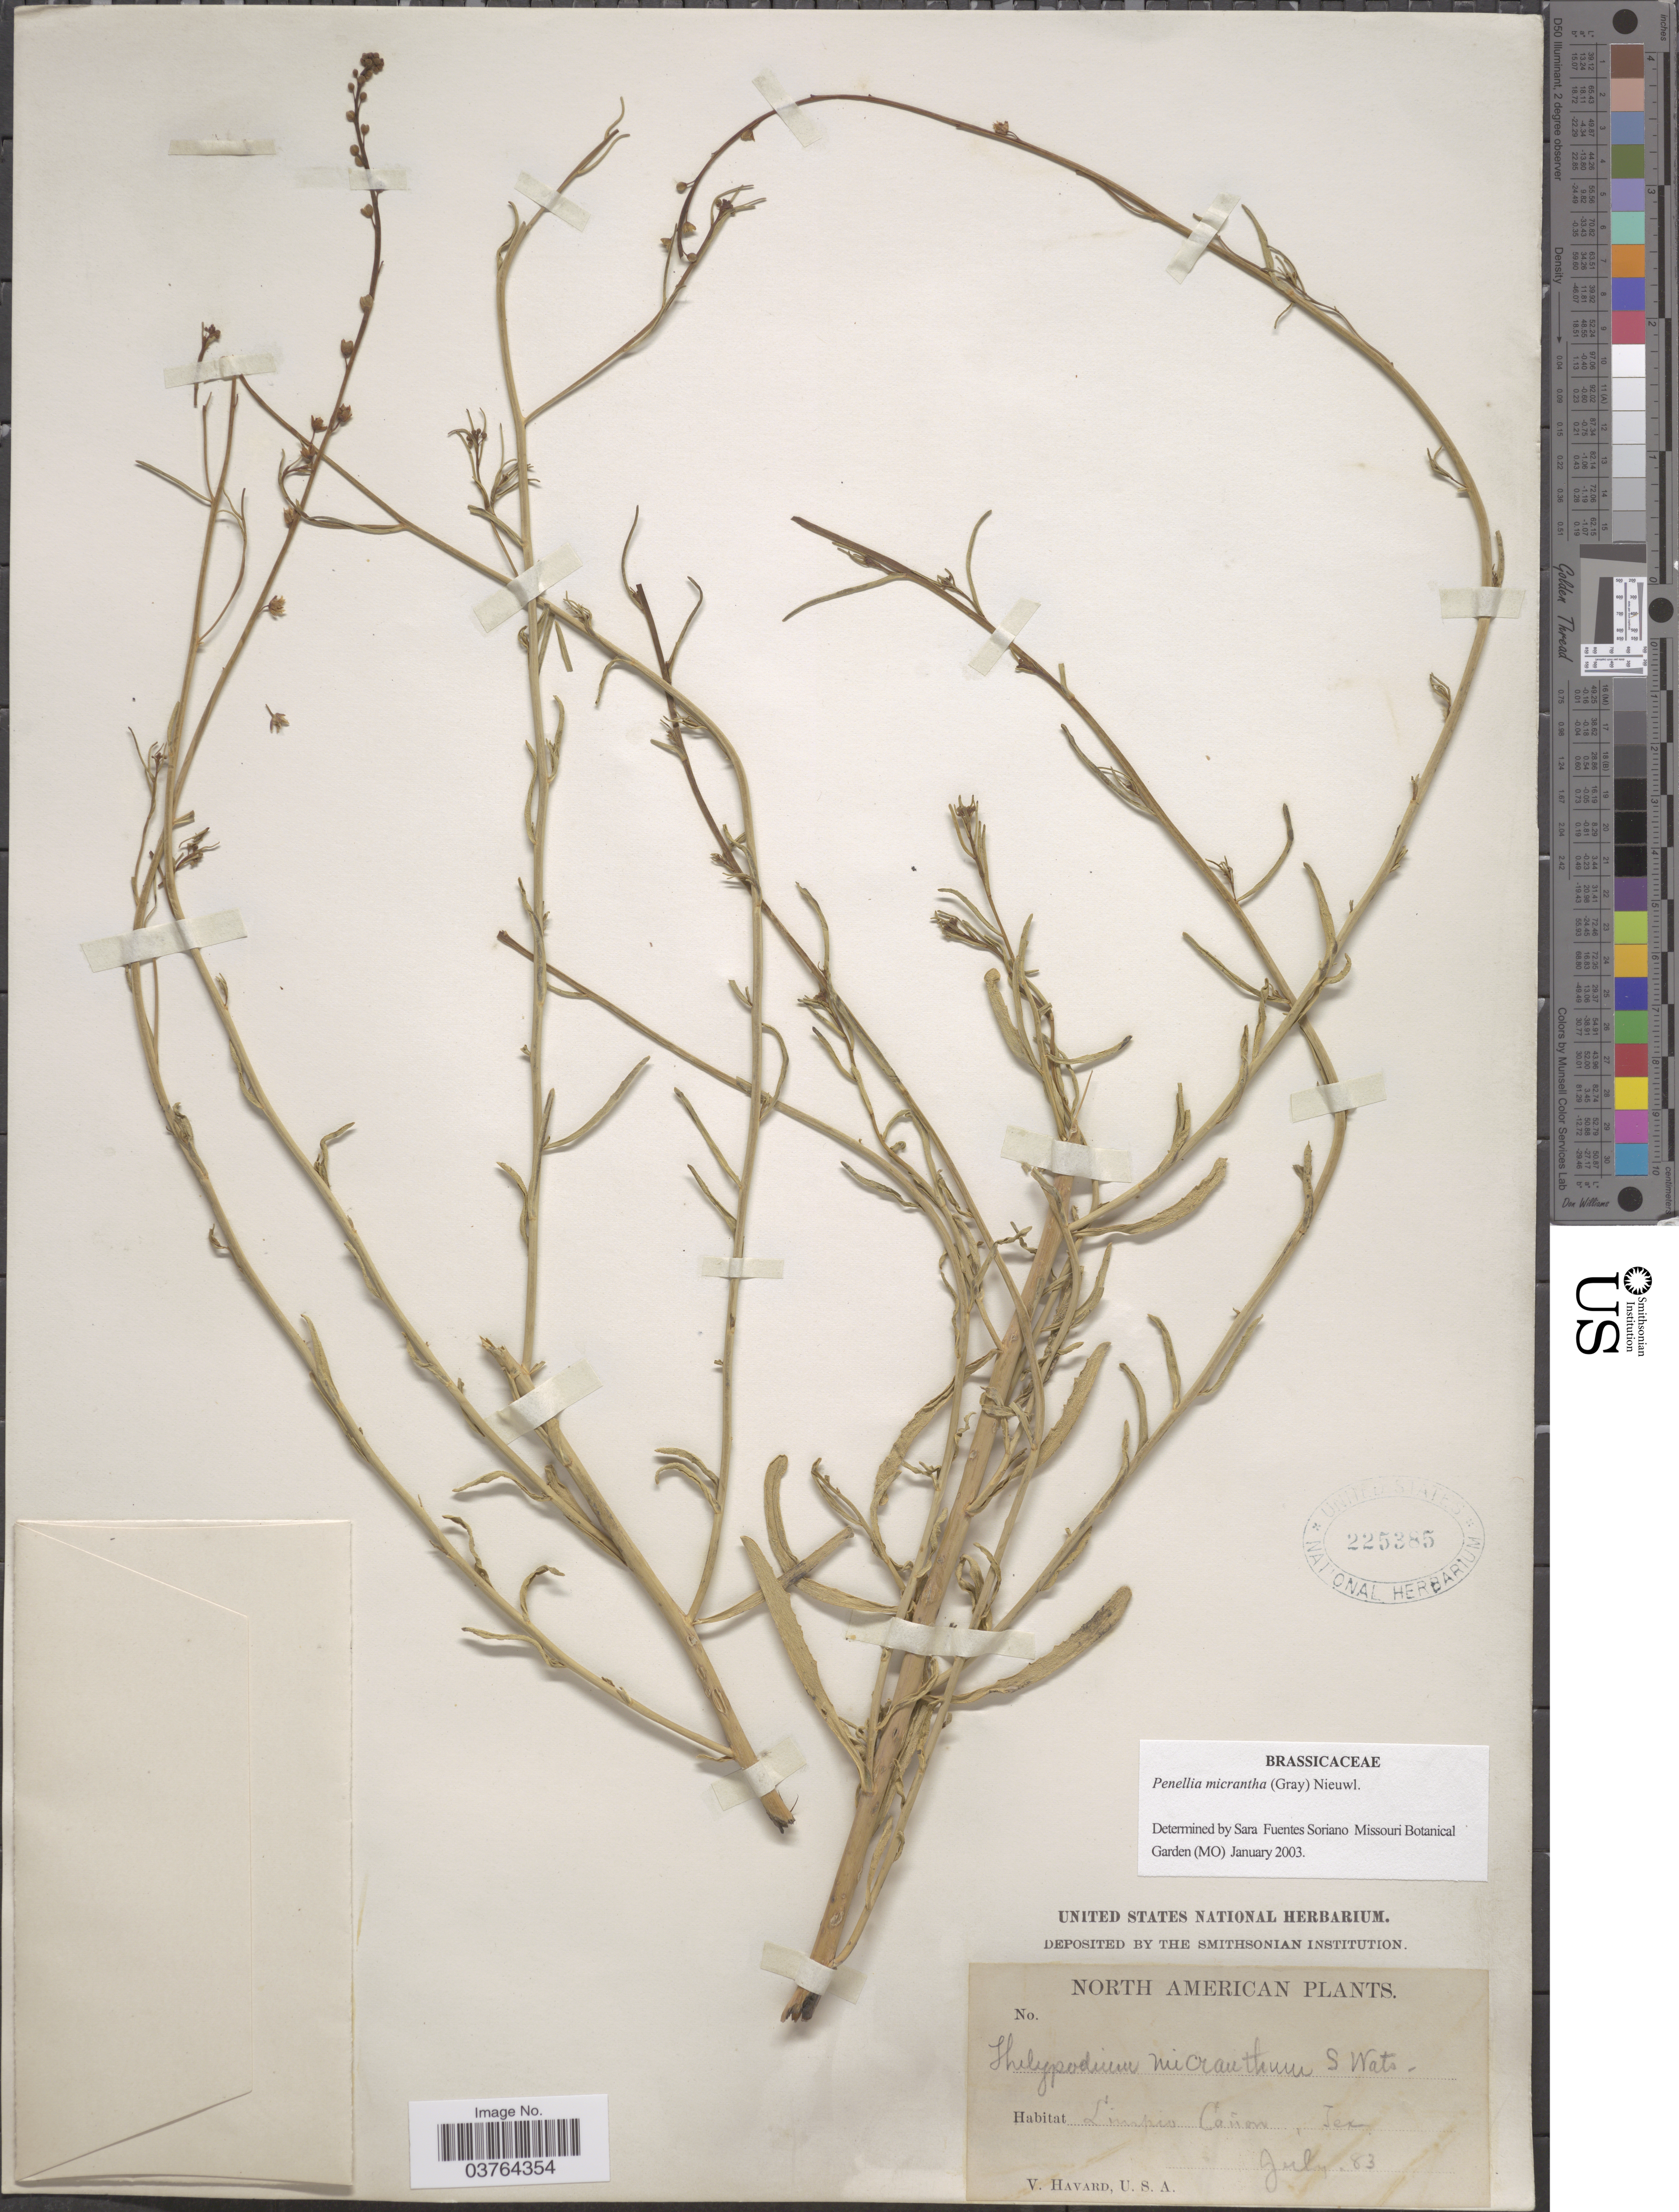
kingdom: Plantae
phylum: Tracheophyta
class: Magnoliopsida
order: Brassicales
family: Brassicaceae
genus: Pennellia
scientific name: Pennellia micrantha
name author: (A. Gray) Nieuwl.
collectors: V. Havard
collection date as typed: Transcribed d/m/y: /7/83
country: United States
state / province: Texas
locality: Limpia Cañon.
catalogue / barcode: US 225385